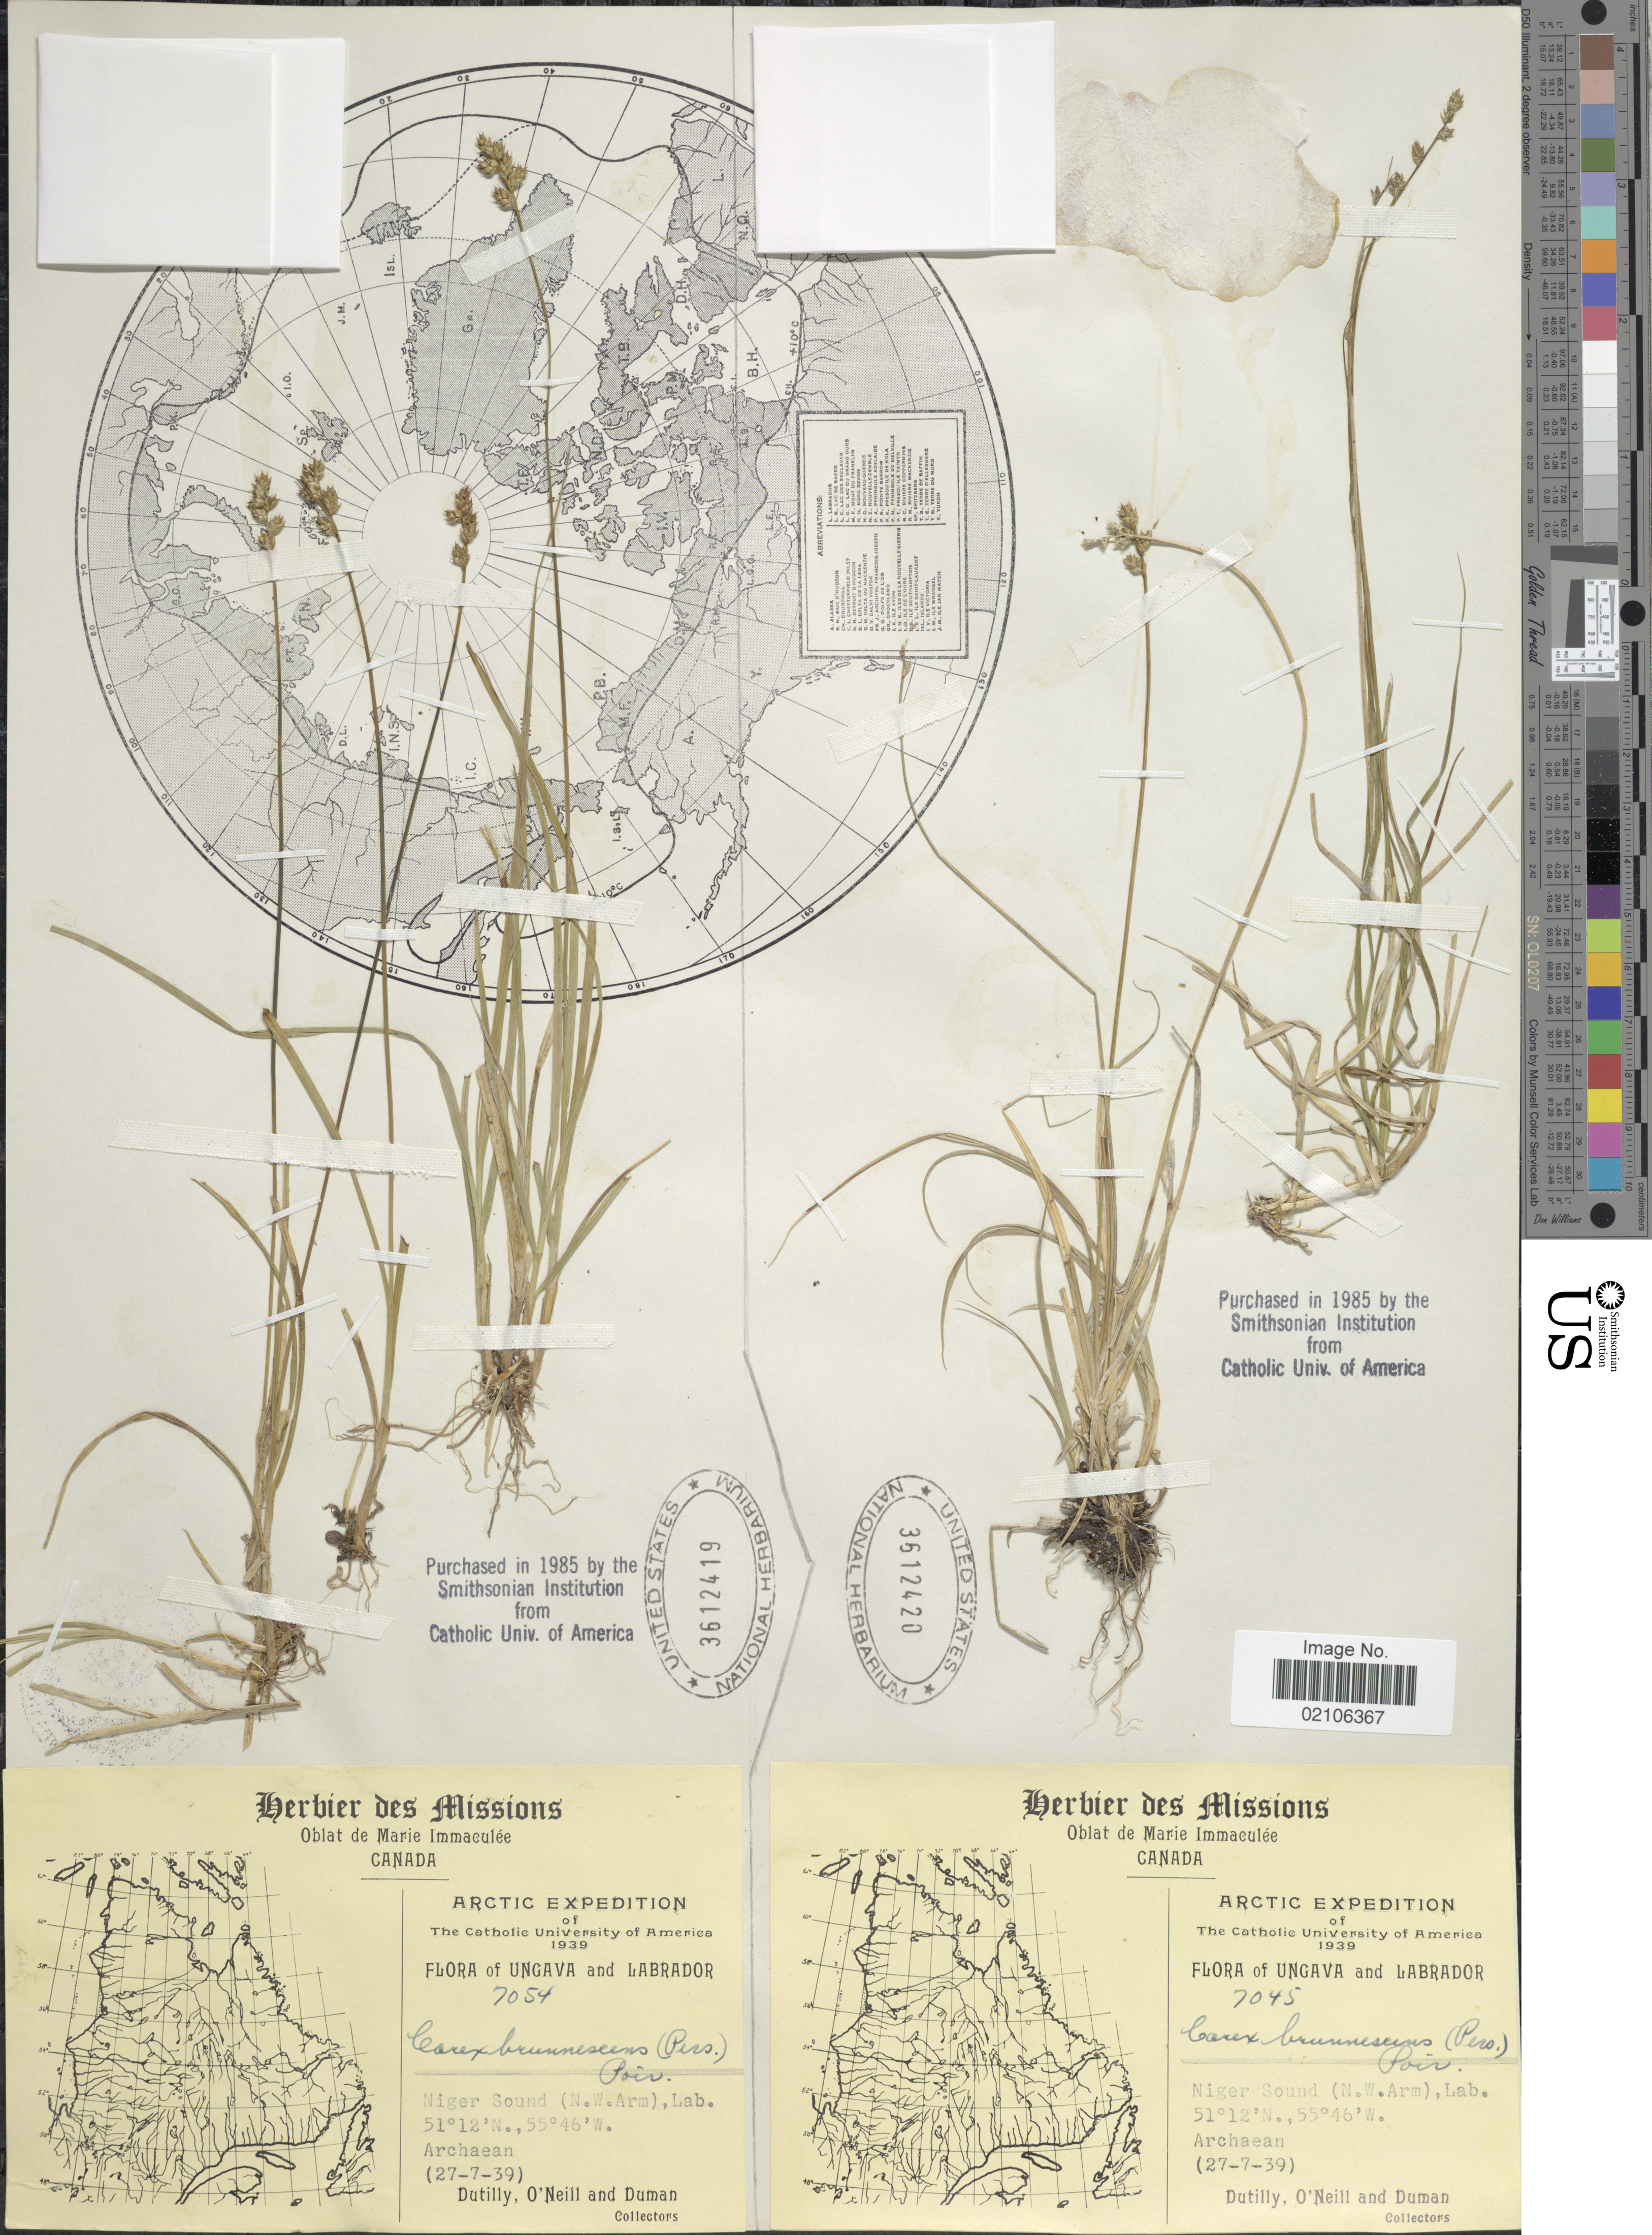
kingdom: Plantae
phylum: Tracheophyta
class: Liliopsida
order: Poales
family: Cyperaceae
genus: Carex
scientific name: Carex brunnescens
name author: (Pers.) Poir.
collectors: -. Dutilly, O'Neil & -. Duman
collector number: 7054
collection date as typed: Transcribed d/m/y: 27/7/39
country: Canada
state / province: Newfoundland and Labrador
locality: Ungava and Labrador, Niger Sound (N.W. Arm), Lab., Archaean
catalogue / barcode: US 3612419